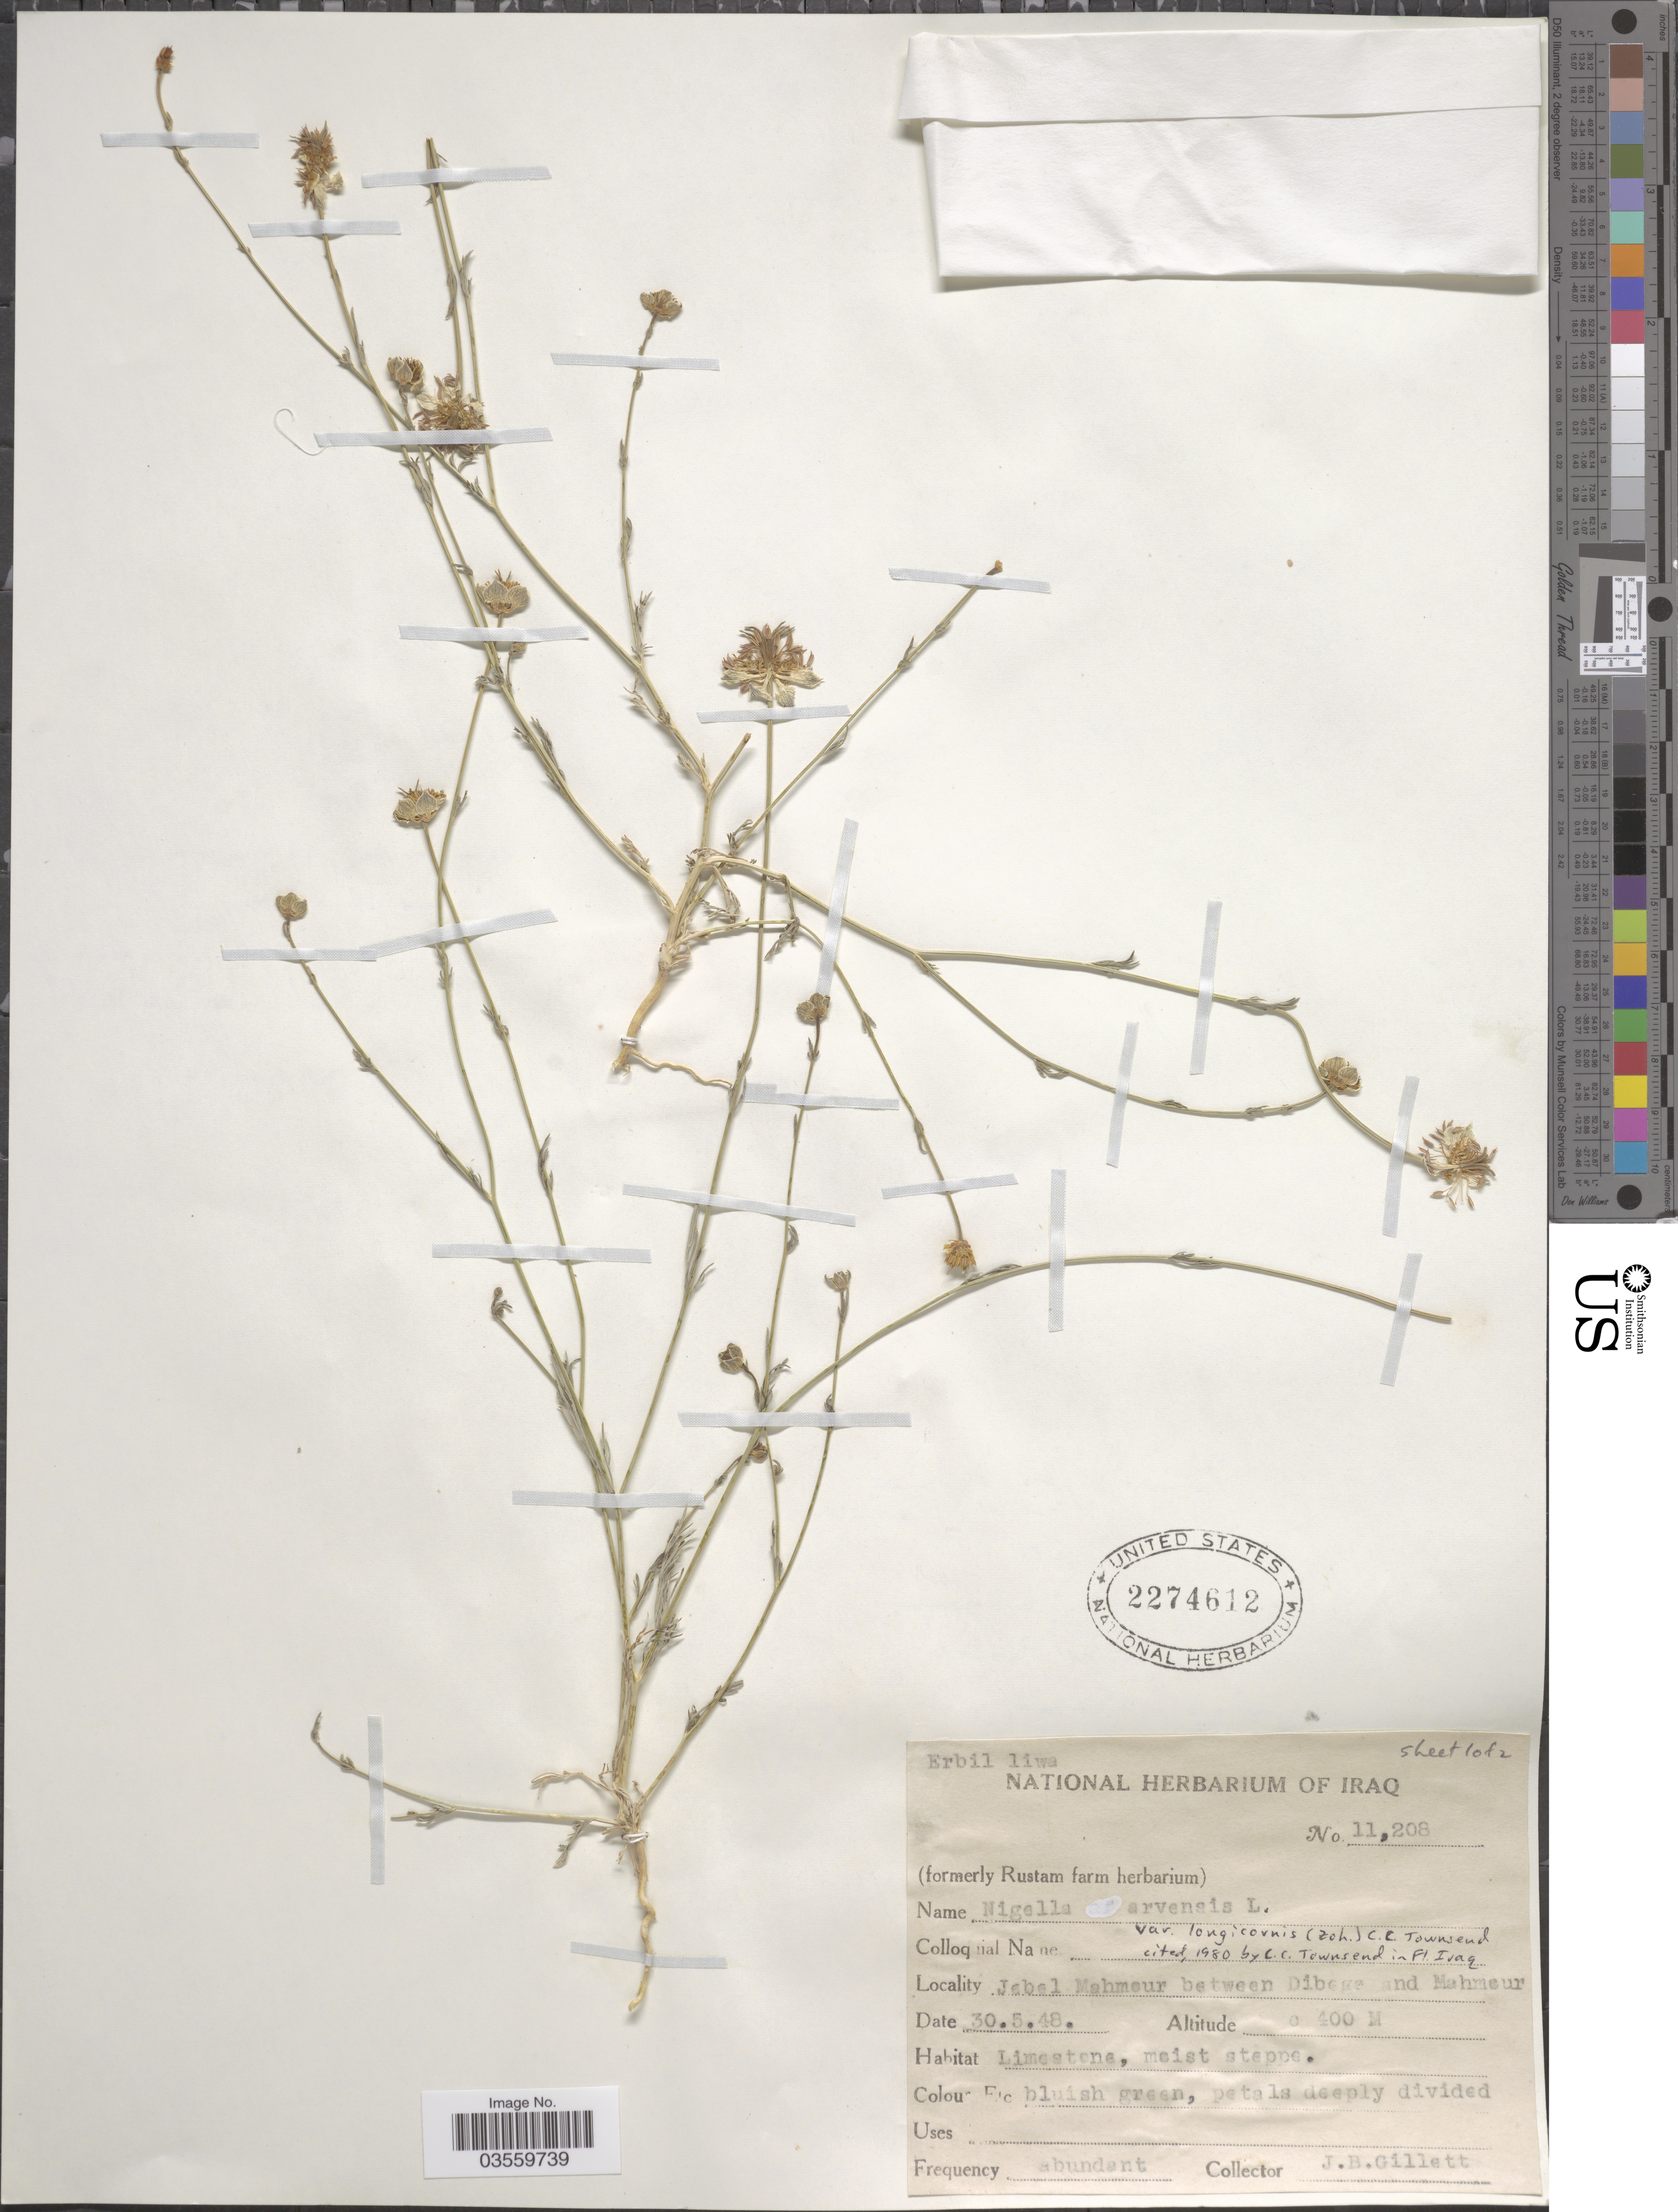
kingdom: Plantae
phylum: Tracheophyta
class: Magnoliopsida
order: Ranunculales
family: Ranunculaceae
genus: Nigella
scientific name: Nigella arvensis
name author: L.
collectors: J. B. Gillett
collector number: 11208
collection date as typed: Transcribed d/m/y: 30/5/48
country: Iraq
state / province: Arbīl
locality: Erbil liwa. Jebel Mahmeur between Dibega and Mahmeur.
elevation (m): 400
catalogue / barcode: US 2274612